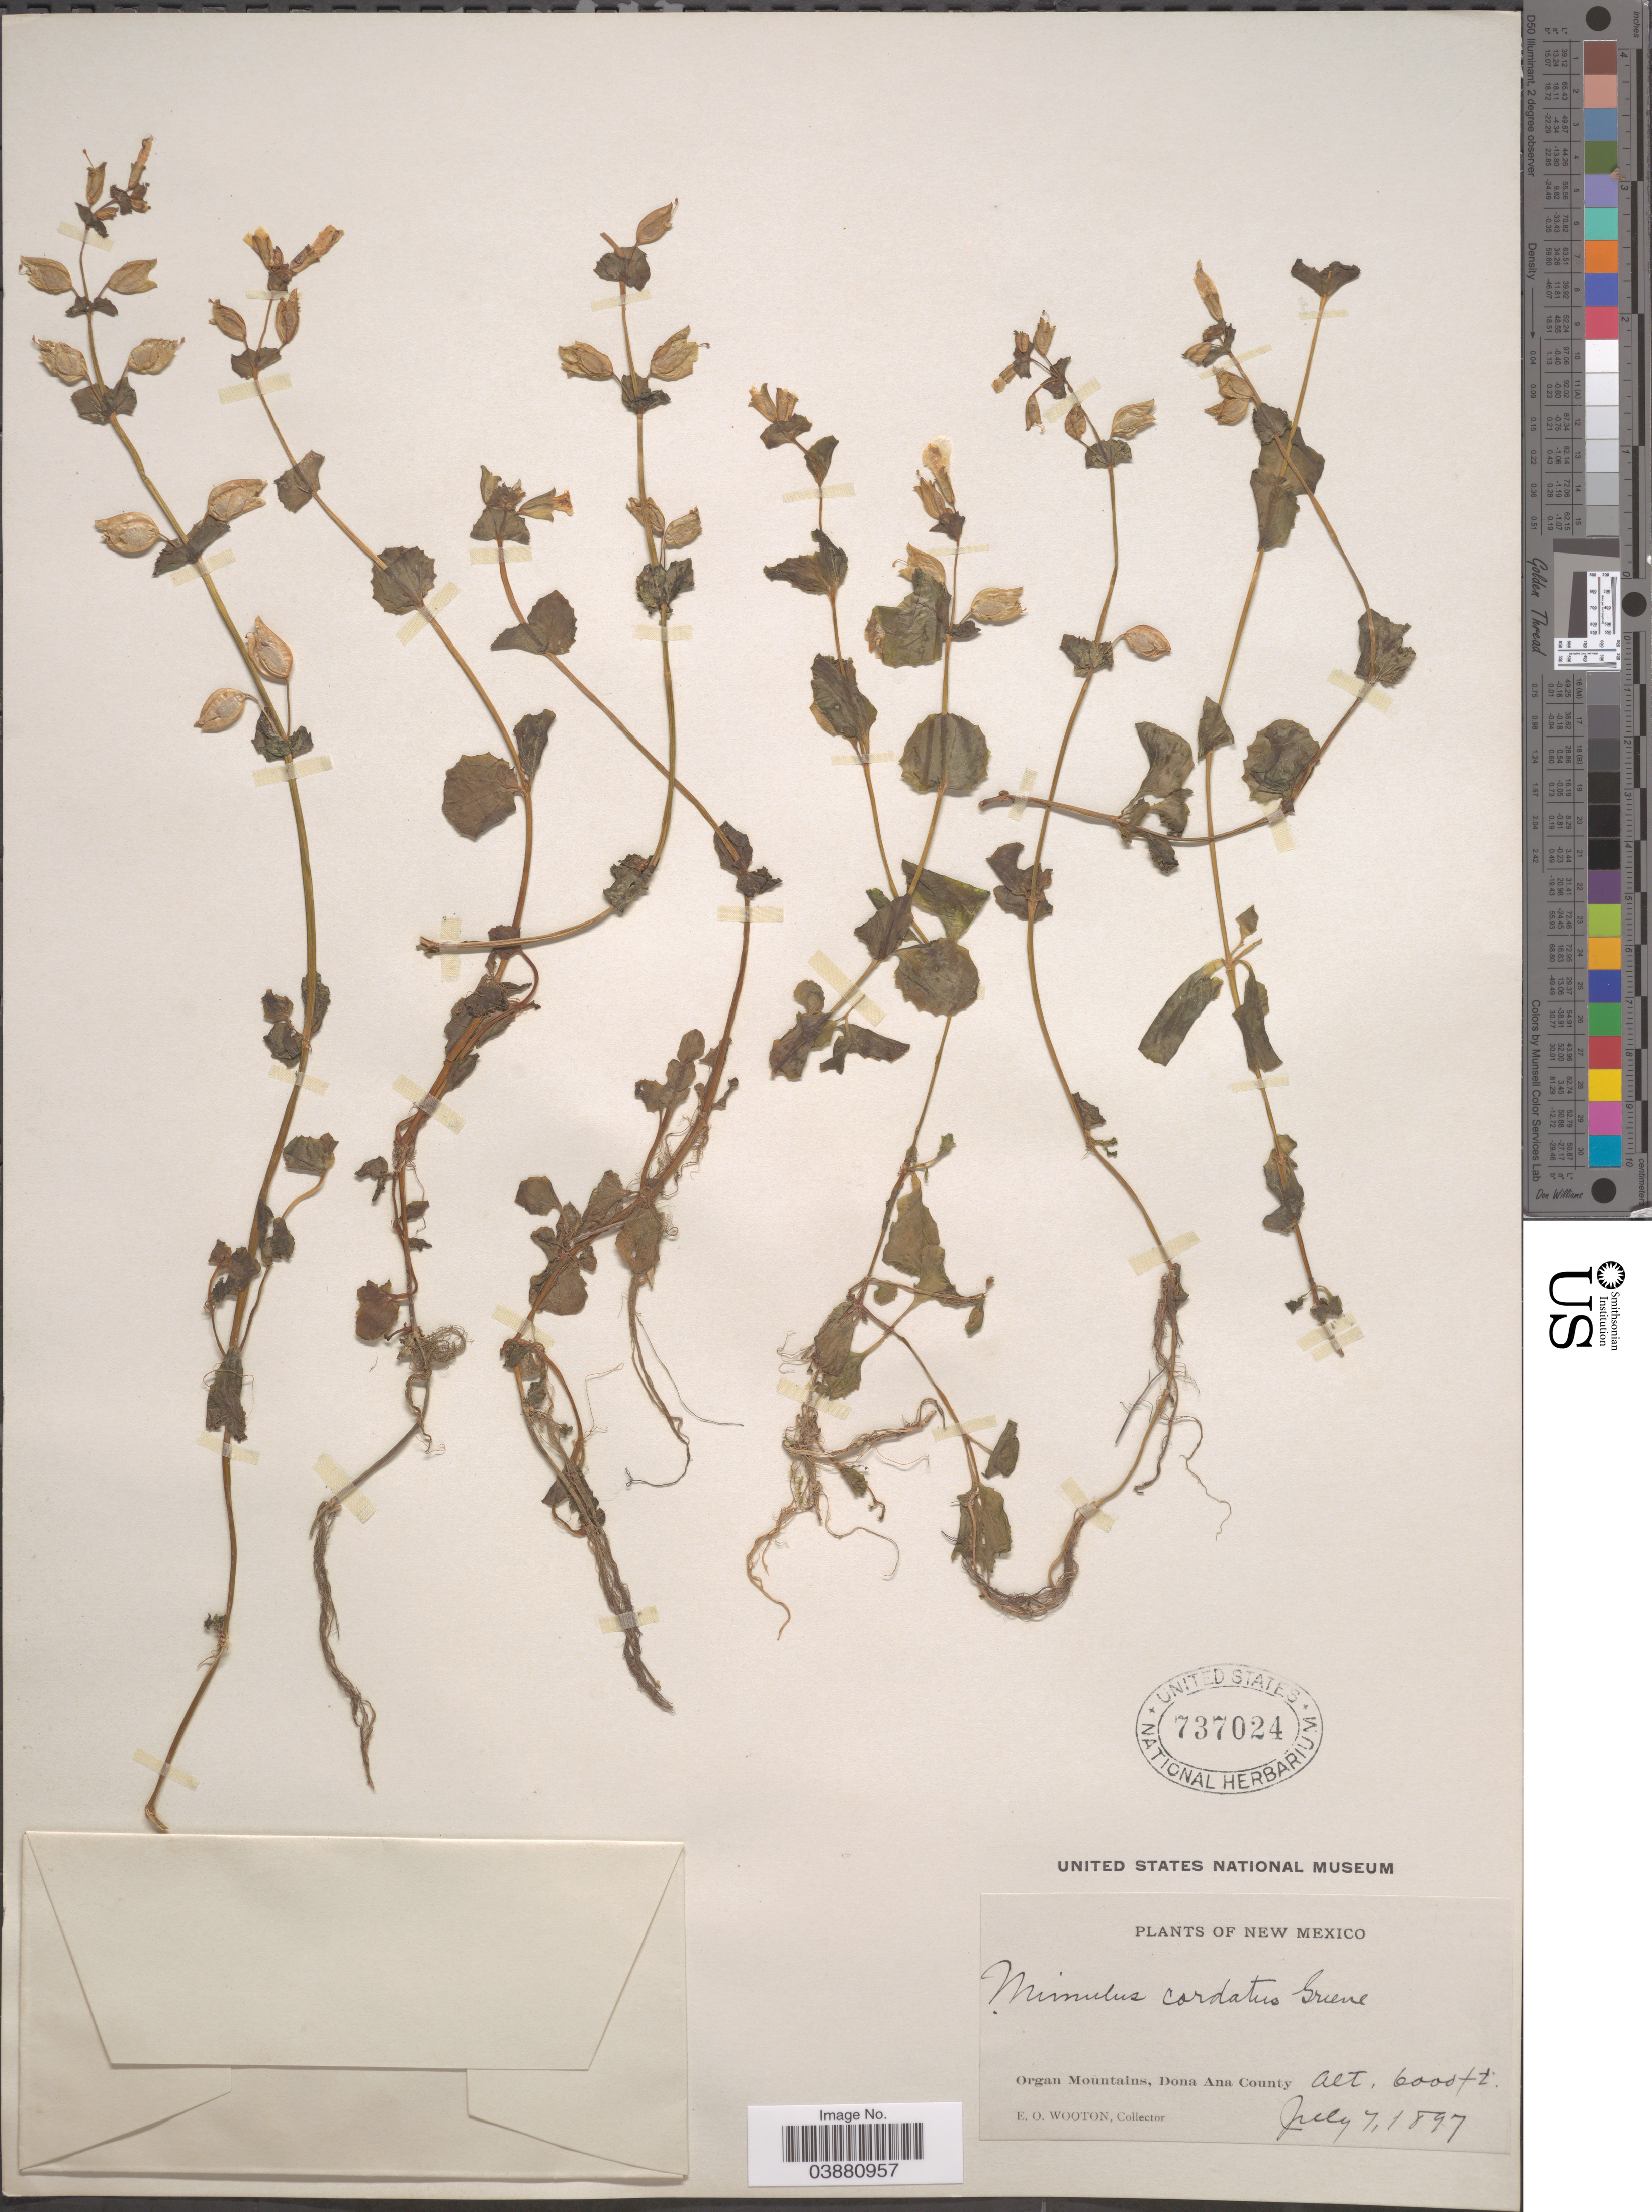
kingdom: Plantae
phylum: Tracheophyta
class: Magnoliopsida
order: Lamiales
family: Phrymaceae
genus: Mimulus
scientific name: Mimulus cordatus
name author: Greene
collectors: E. O. Wooton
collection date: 1897-07-07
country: United States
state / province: New Mexico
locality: Organ Mountains, Dona Ana County.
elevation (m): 1829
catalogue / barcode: US 737024